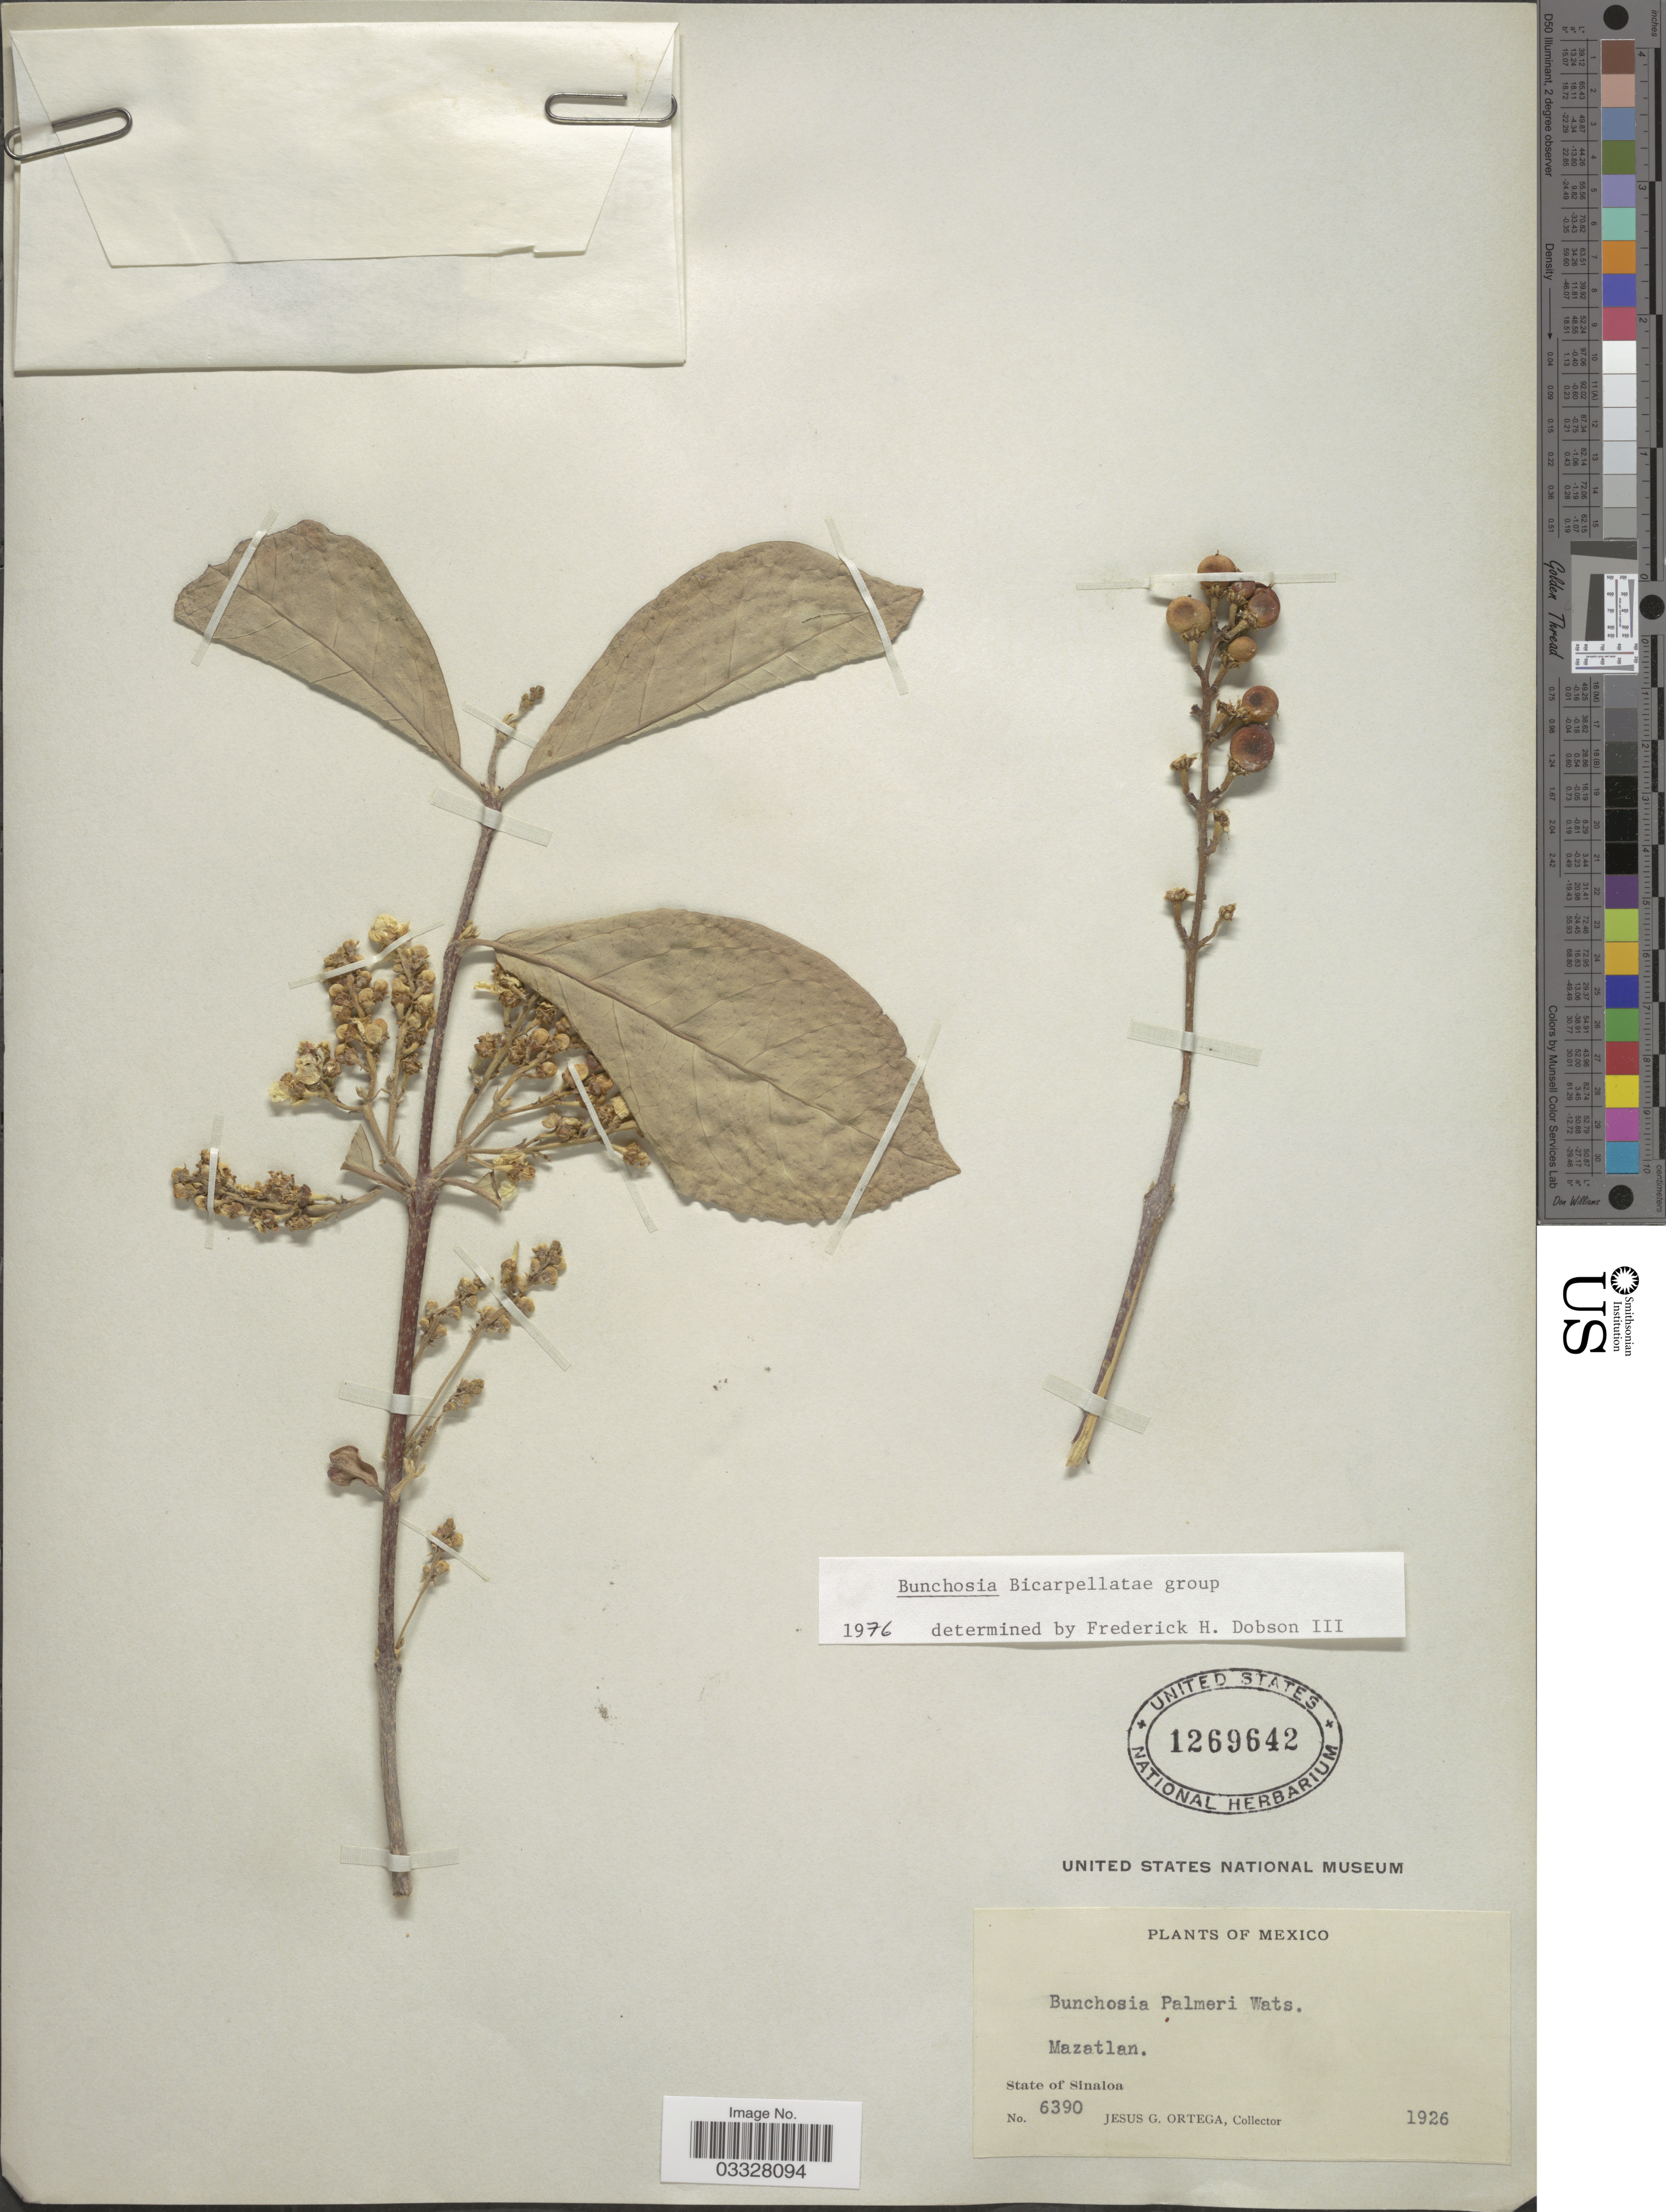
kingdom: Plantae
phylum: Tracheophyta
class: Magnoliopsida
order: Malpighiales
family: Malpighiaceae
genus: Bunchosia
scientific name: Bunchosia palmeri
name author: S. Watson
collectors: J. Ortega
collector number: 6390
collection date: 1926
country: Mexico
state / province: Sinaloa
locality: Mazatlan.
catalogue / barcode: US 1269642